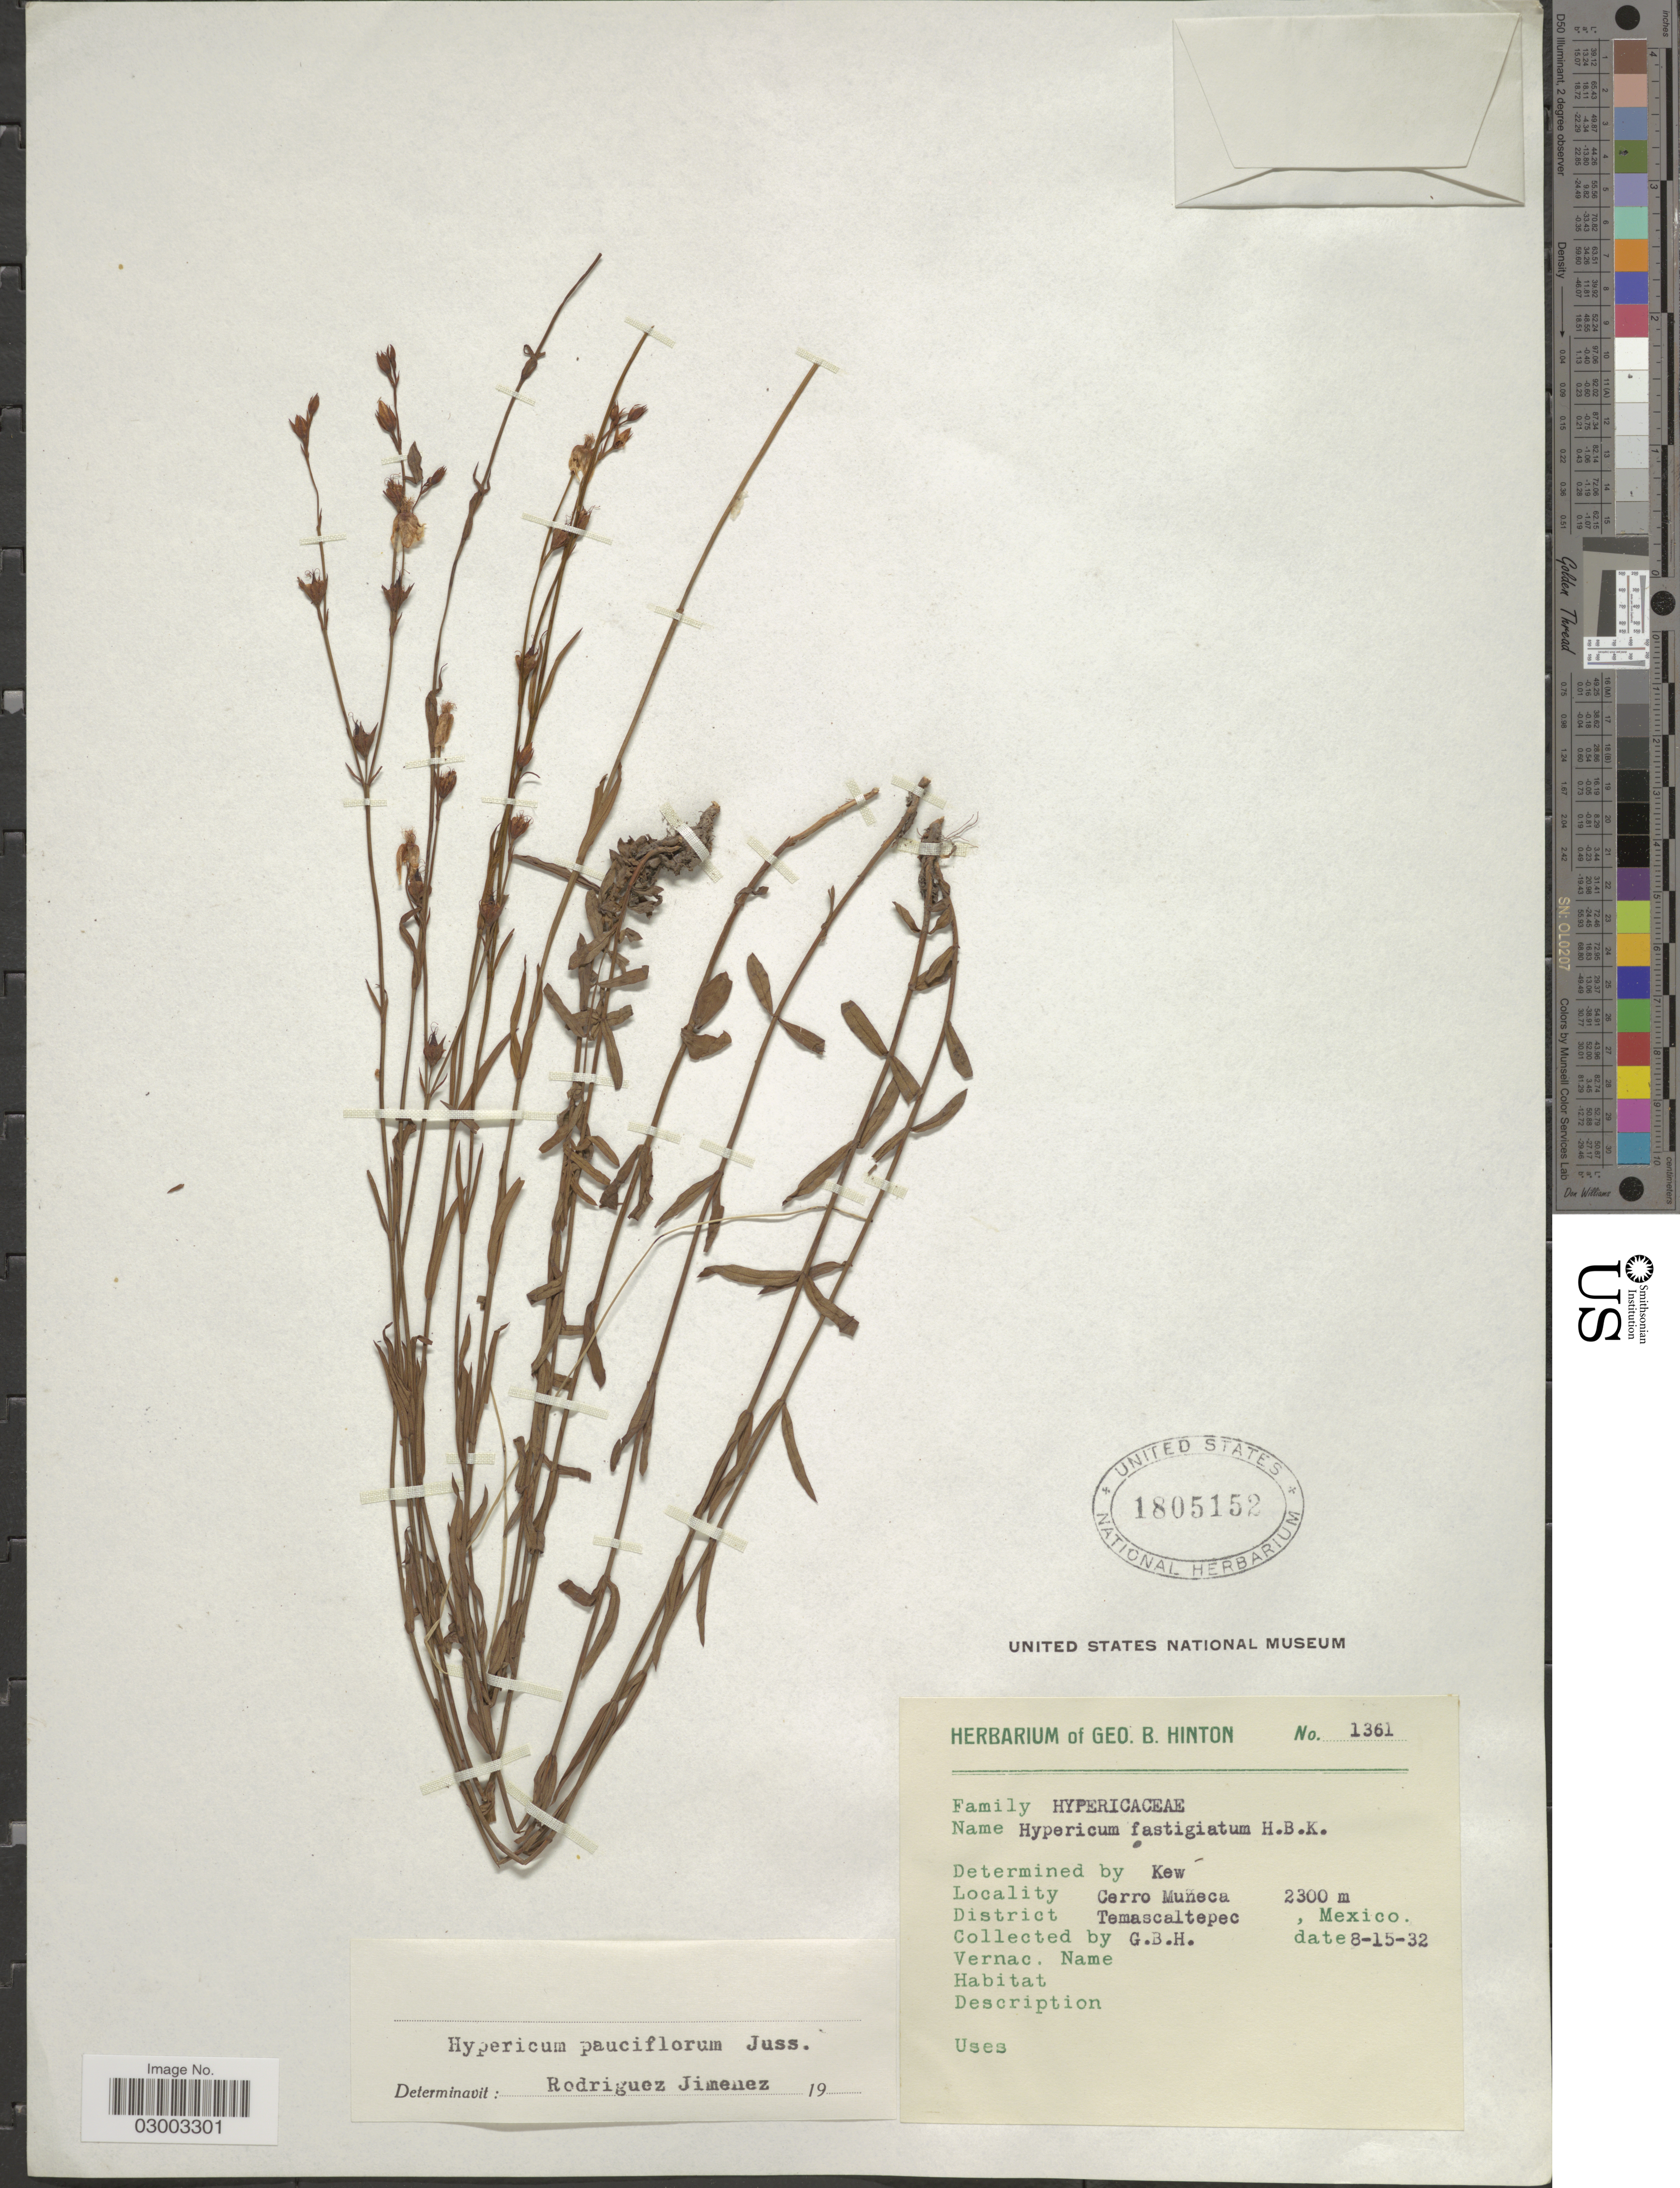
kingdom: Plantae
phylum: Tracheophyta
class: Magnoliopsida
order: Malpighiales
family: Hypericaceae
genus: Hypericum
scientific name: Hypericum pauciflorum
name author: Kunth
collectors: G. B. Hinton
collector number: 1361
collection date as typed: Transcribed d/m/y: 15/8/32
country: Mexico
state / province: México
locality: Cerro Muñeca. District Temascaltepec.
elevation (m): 2300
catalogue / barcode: US 1805152